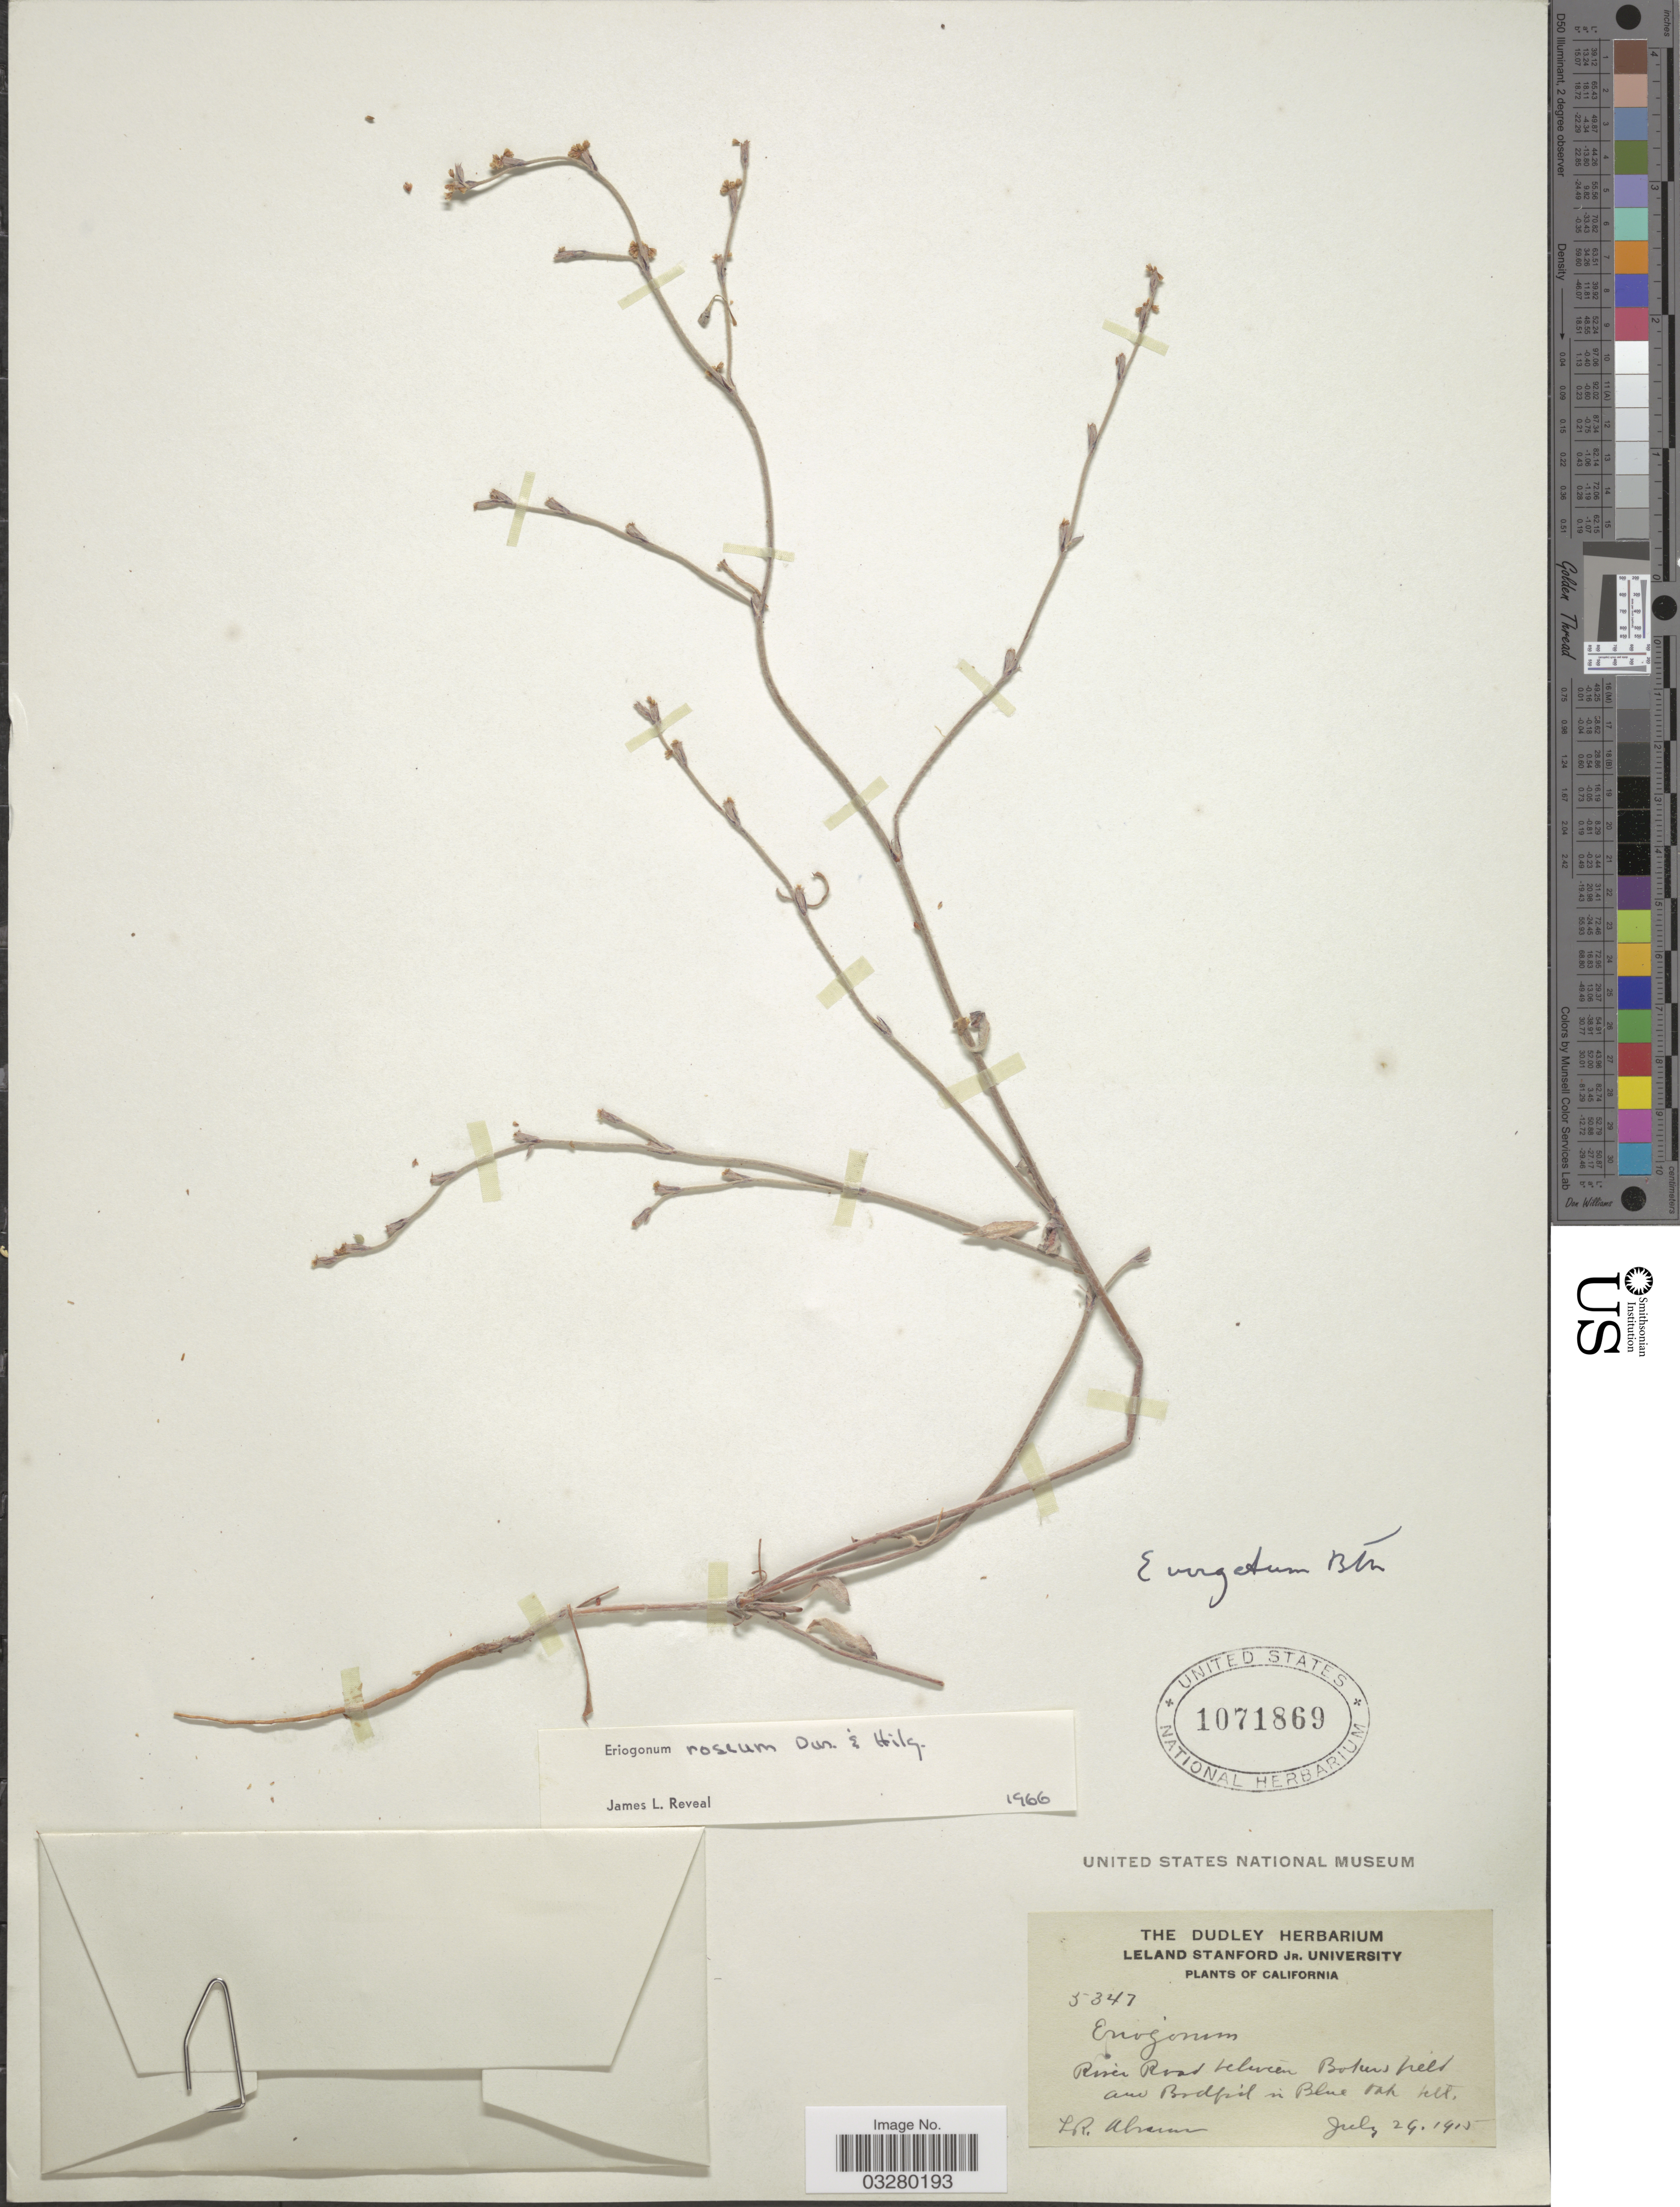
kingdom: Plantae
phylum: Tracheophyta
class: Magnoliopsida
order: Caryophyllales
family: Polygonaceae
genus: Eriogonum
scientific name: Eriogonum roseum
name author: Durand & Hilg.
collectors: L. Abram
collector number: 5347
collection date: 1915-07-24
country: United States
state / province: California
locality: River Road between Bakersfield and Bodfish.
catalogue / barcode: US 1071869